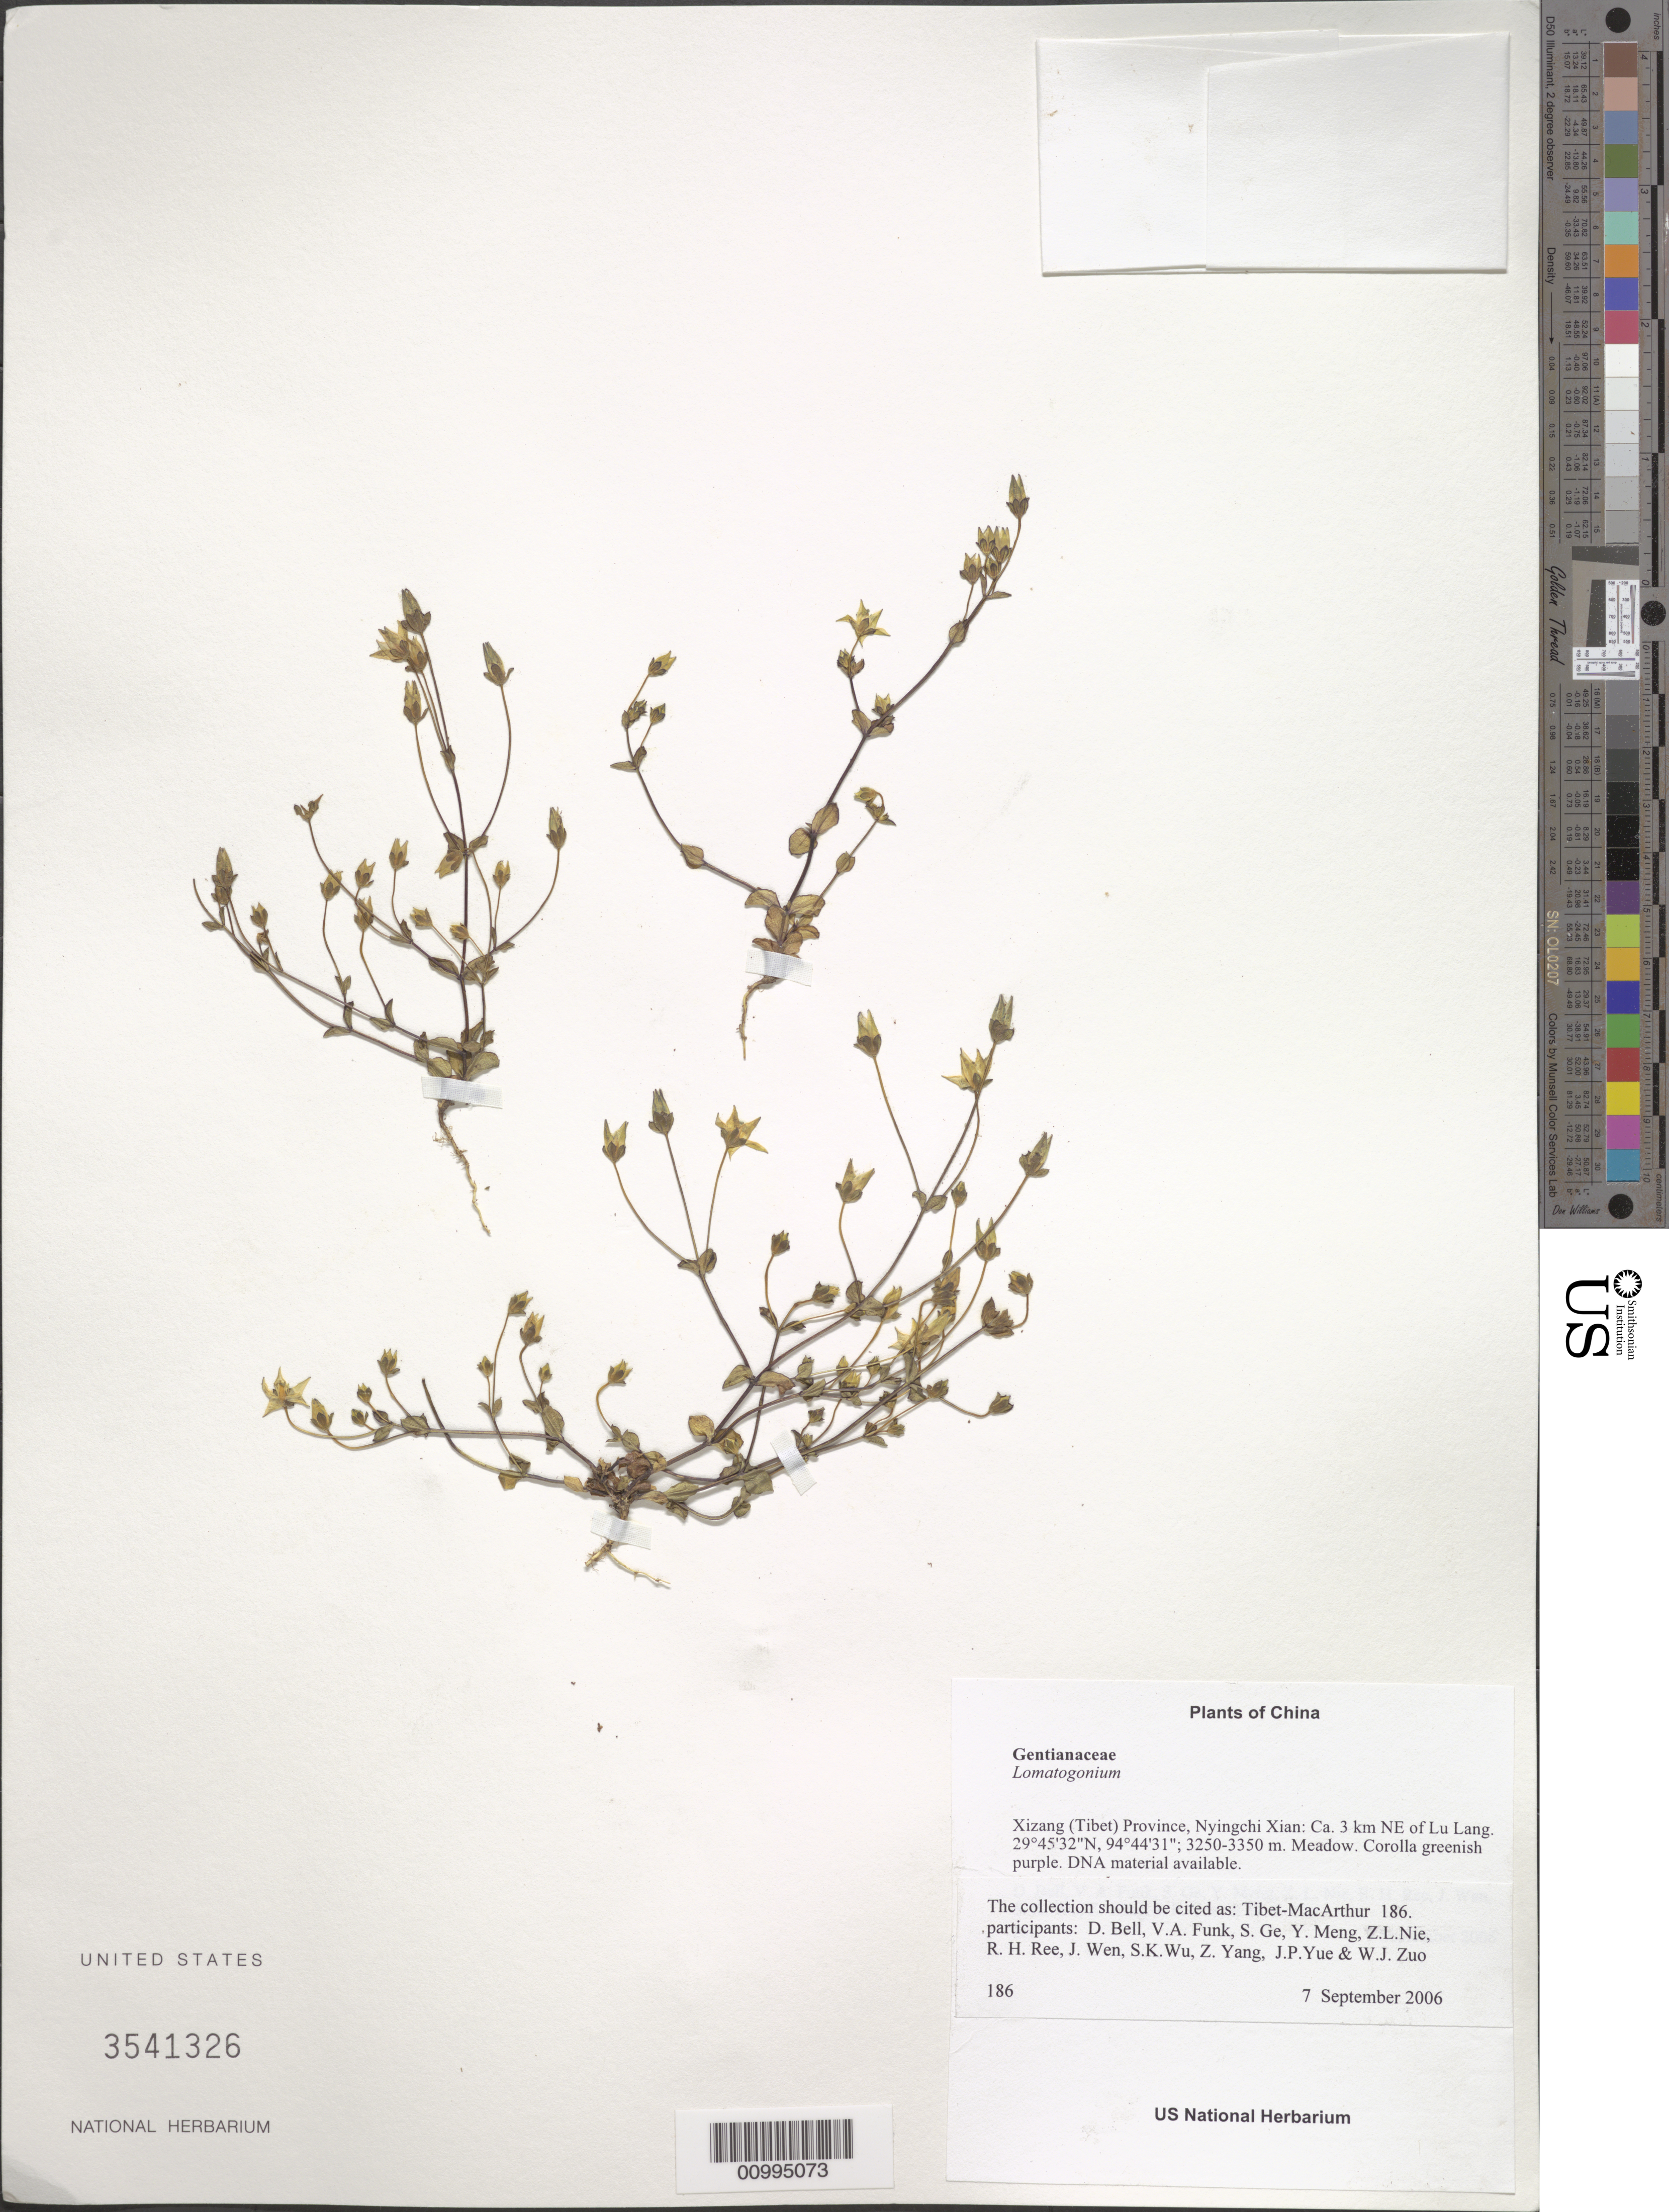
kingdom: Plantae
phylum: Tracheophyta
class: Magnoliopsida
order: Gentianales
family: Gentianaceae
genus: Lomatogonium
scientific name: Lomatogonium sp.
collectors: Tibet-MacArthur, D. A. Bell, V. Funk, S. Ge, Y. Meng, Z. Nie, R. Ree, J. Wen, S. K. Wu, Z. Yang, J. Yue & W. Zuo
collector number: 186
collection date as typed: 07 Sep 2006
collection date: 2006-09-07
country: China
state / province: Xizang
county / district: Nyingchi Xian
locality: Ca. 3 km NE of Lu Lang.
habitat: Mixed broadleaved (Quercus, Betula) and coniferous (Picea) forest and adjacent wet meadows. Meadow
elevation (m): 3250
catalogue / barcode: US 3541326